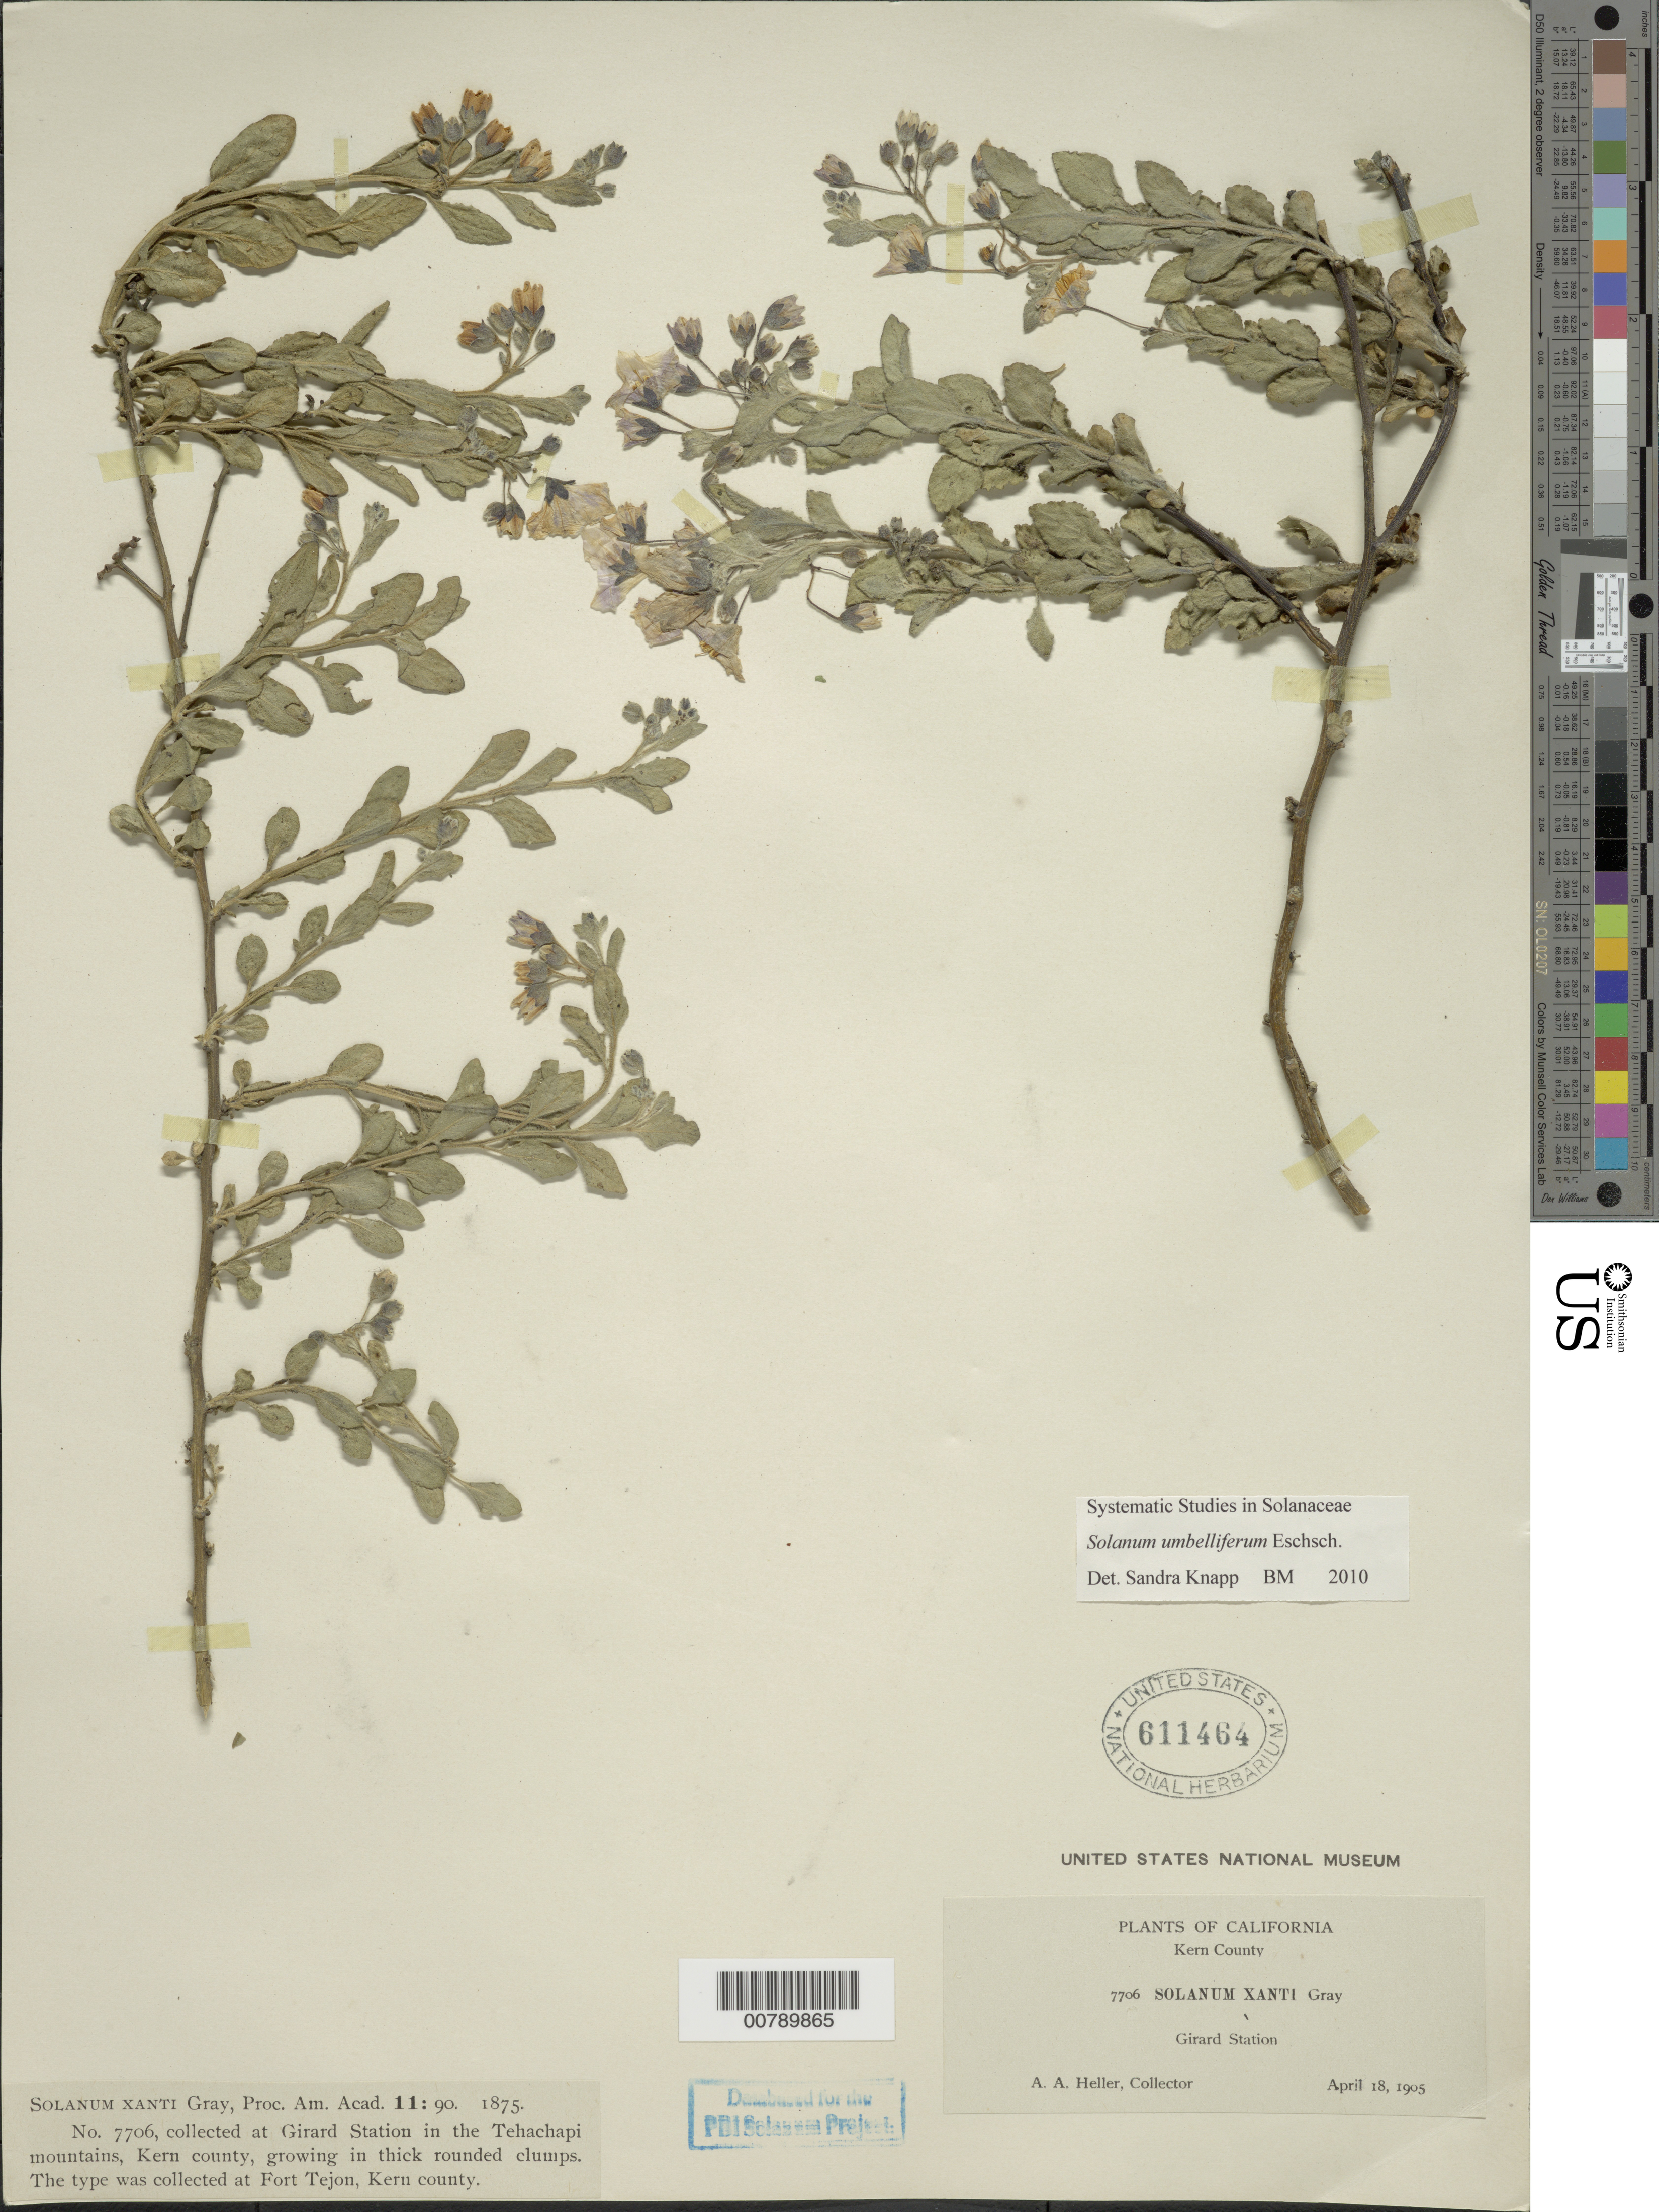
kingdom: Plantae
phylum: Tracheophyta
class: Magnoliopsida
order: Solanales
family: Solanaceae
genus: Solanum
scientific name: Solanum umbelliferum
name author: Eschsch.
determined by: Knapp, S. D.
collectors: A. A. Heller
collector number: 7706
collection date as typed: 18 Apr 1905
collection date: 1905-04-18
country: United States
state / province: California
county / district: Kern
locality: Tehachapi Mountains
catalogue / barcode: US 611464